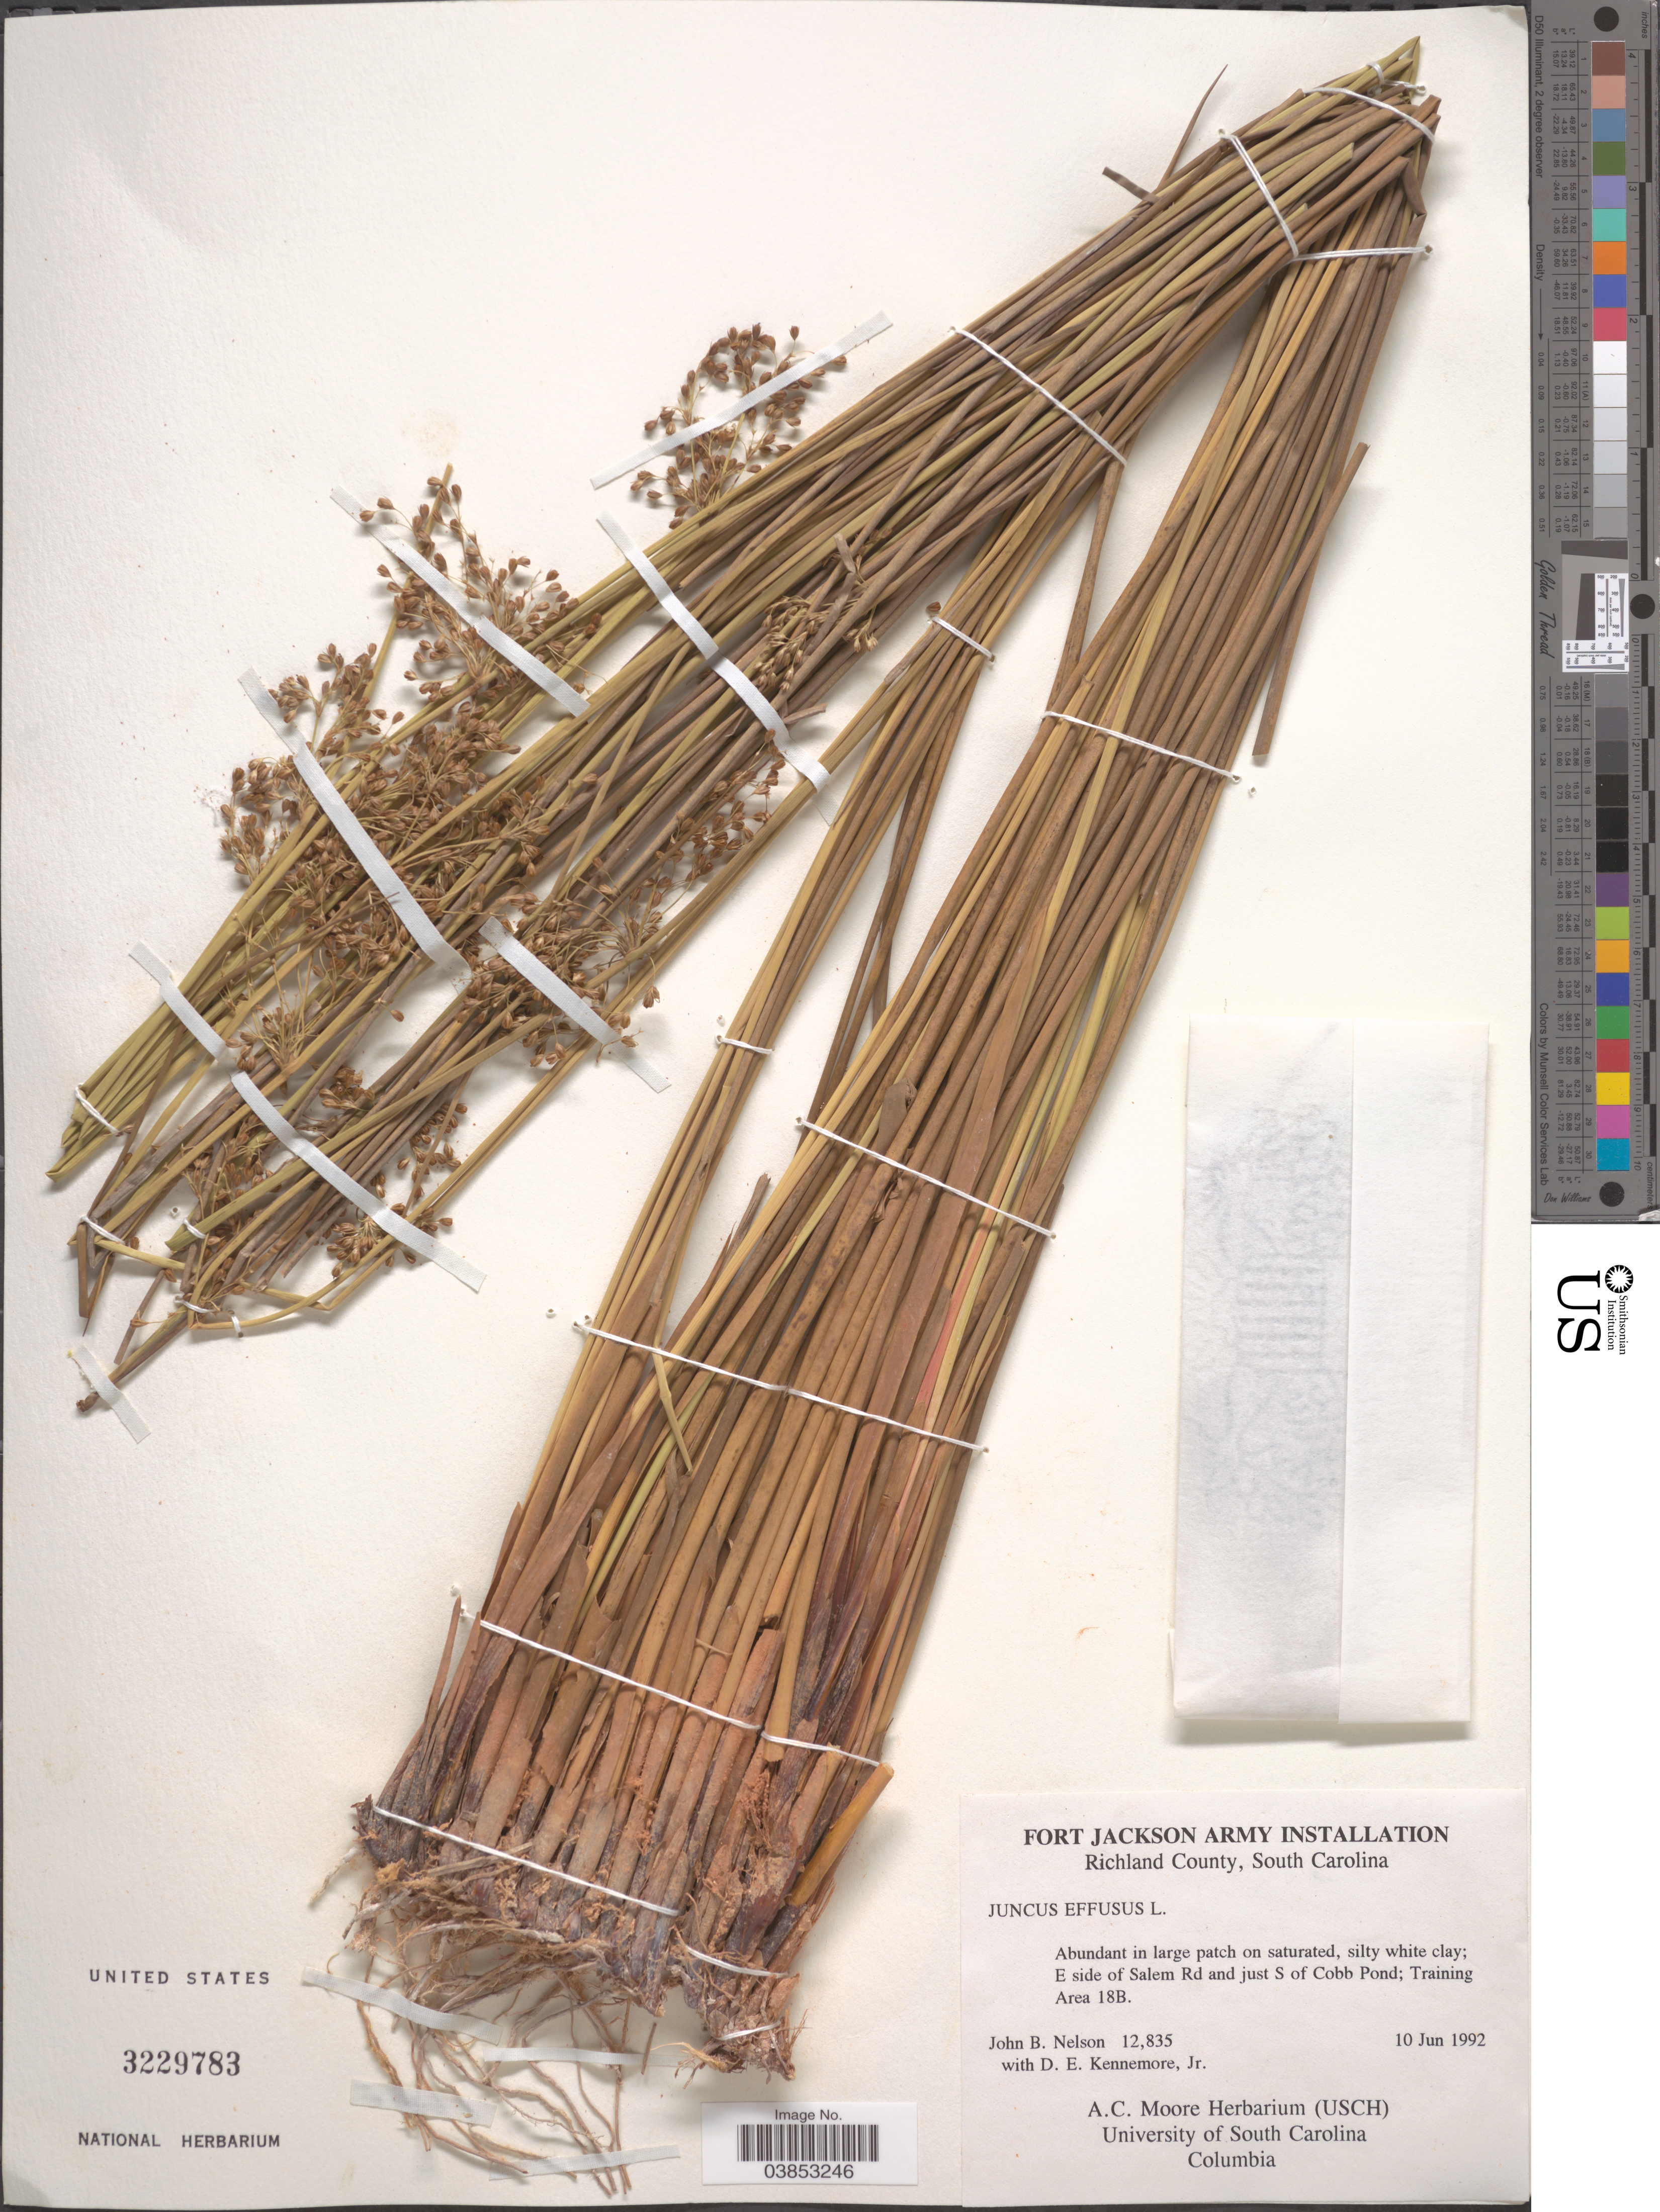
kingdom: Plantae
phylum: Tracheophyta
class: Liliopsida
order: Poales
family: Juncaceae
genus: Juncus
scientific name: Juncus effusus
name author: L.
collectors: J. B. Nelson & D. Kennemore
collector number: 12835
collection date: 1992-06-10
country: United States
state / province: South Carolina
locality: Richland County. E side of Salem Rd and just S of Cobb Pond; Training Area 18B.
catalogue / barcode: US 3229783